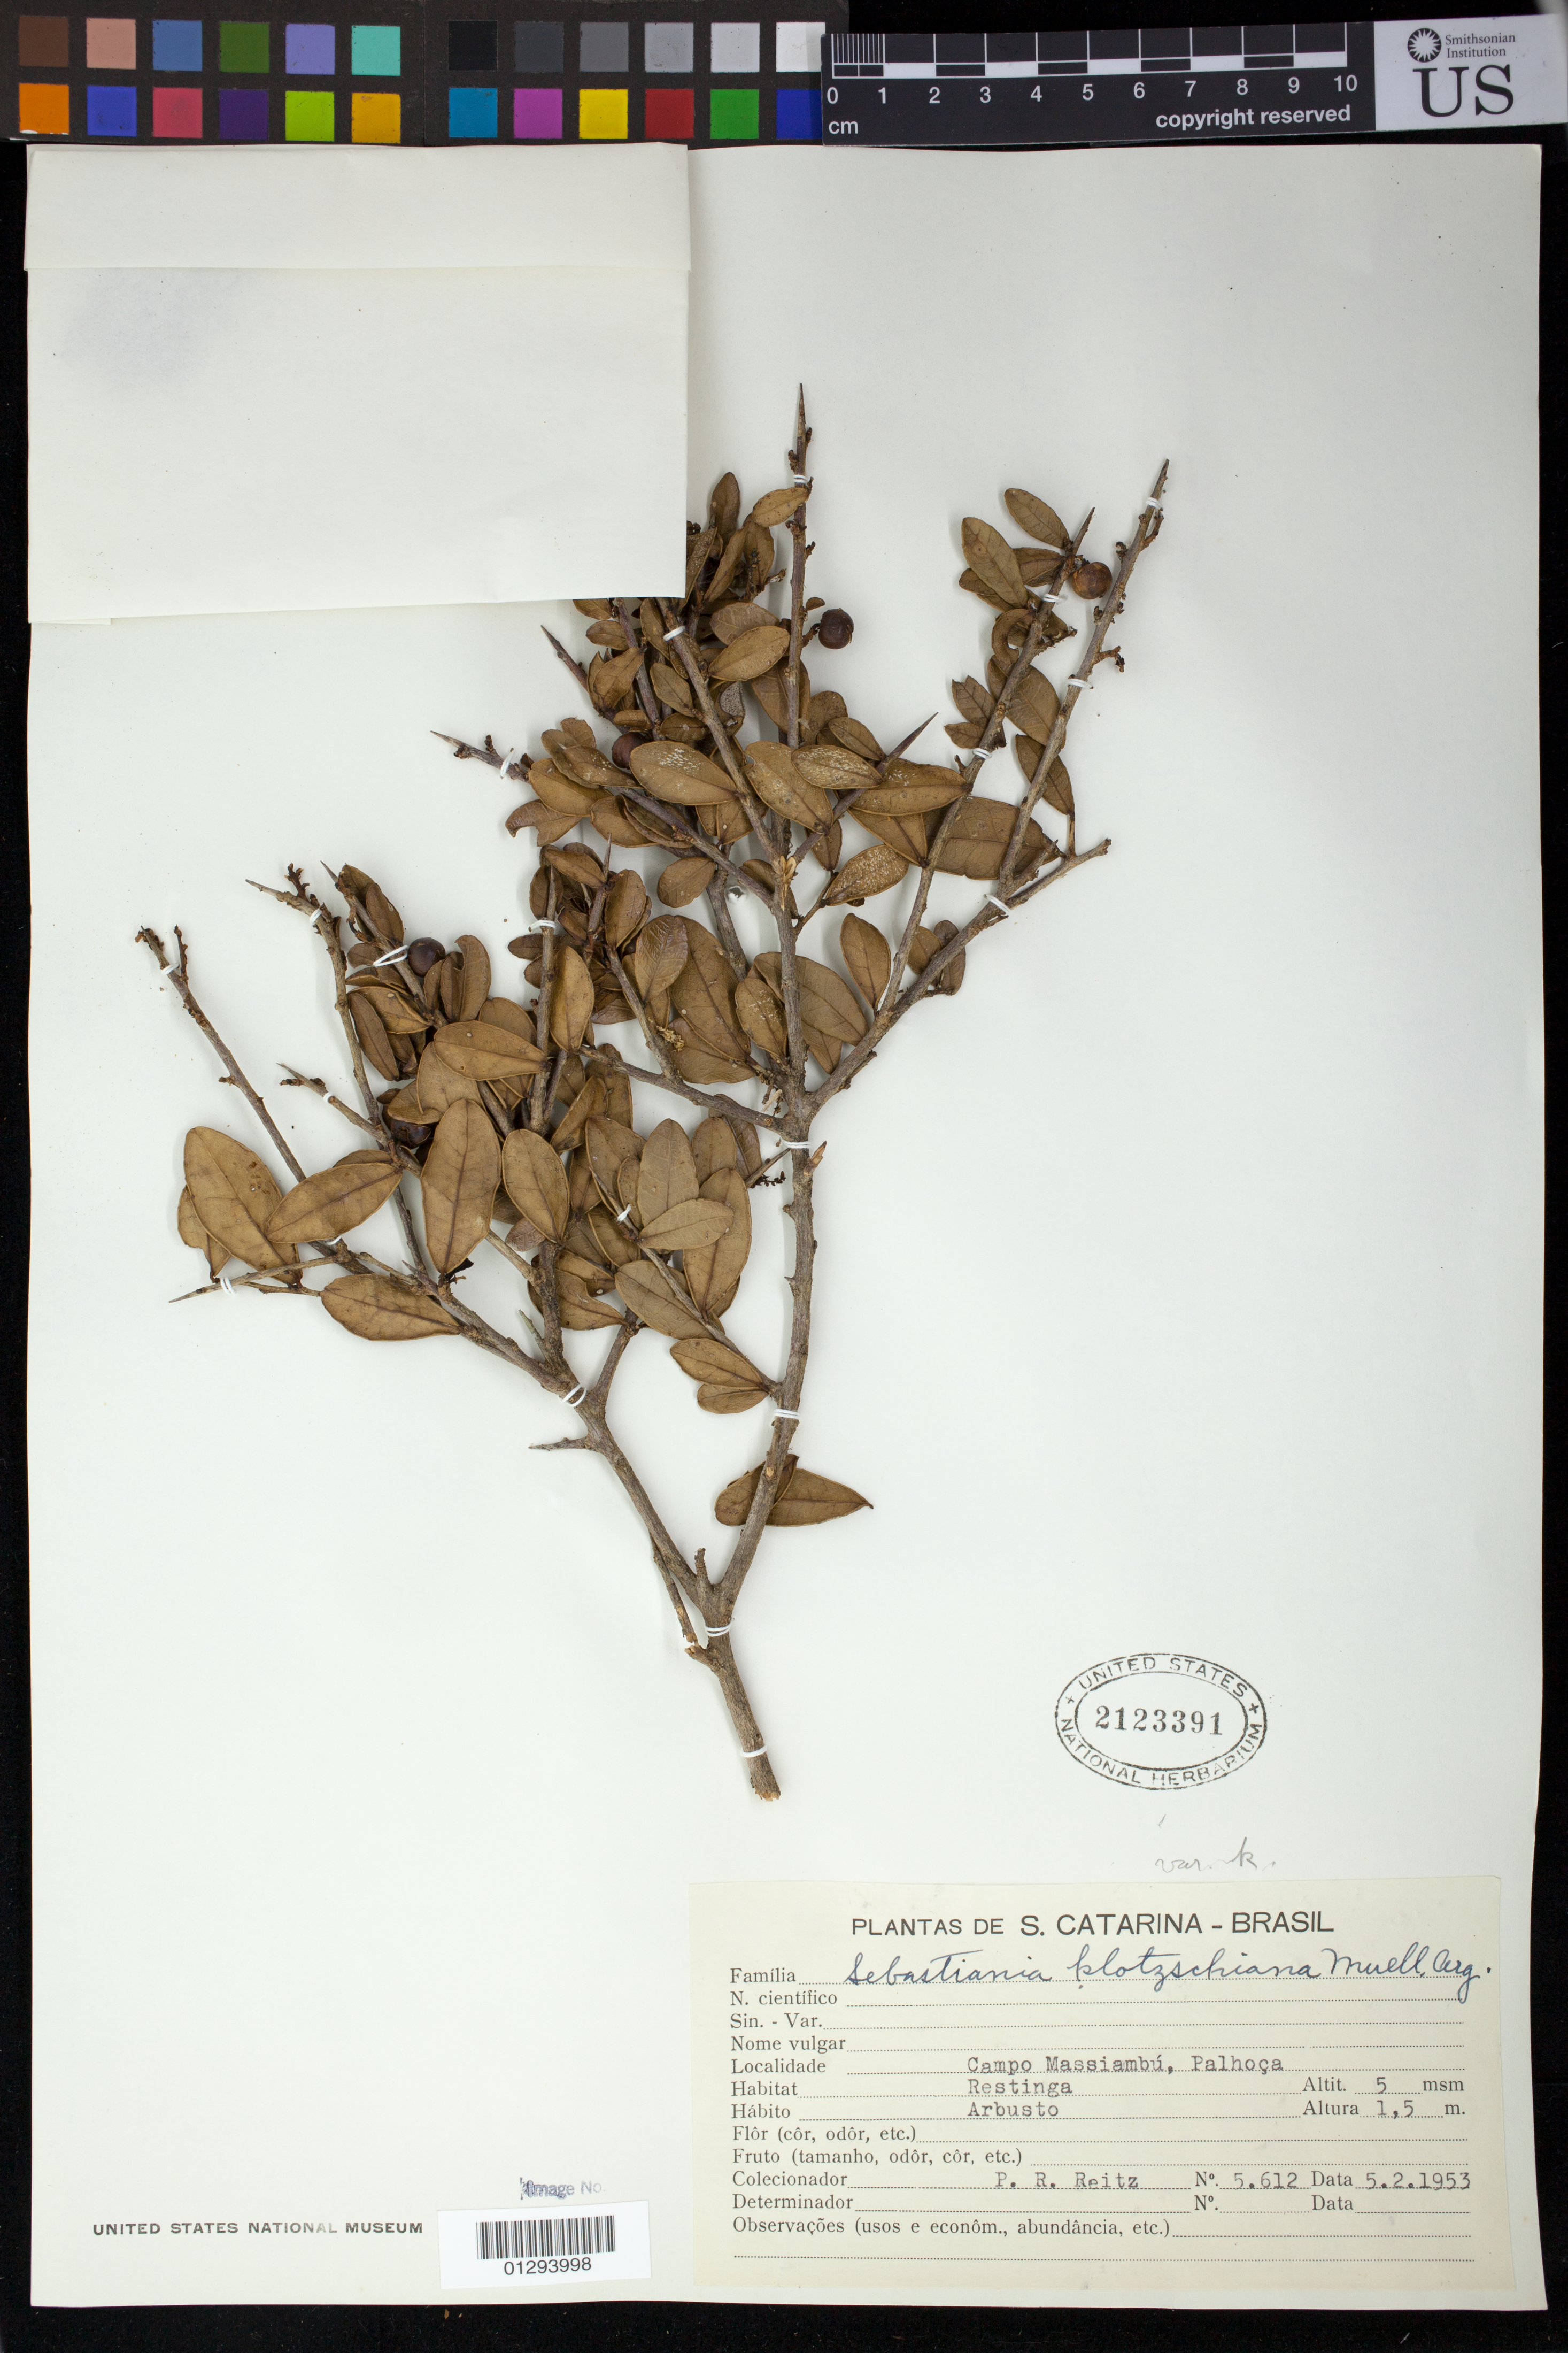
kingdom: Plantae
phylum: Tracheophyta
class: Magnoliopsida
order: Malpighiales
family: Euphorbiaceae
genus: Sebastiania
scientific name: Sebastiania commersoniana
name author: (Baill.) L.B. Sm. & Downs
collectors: R. Reitz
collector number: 5612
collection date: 1953-05-02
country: Brazil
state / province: Santa Catarina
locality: Campo Massiambu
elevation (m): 5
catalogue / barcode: US 2123391